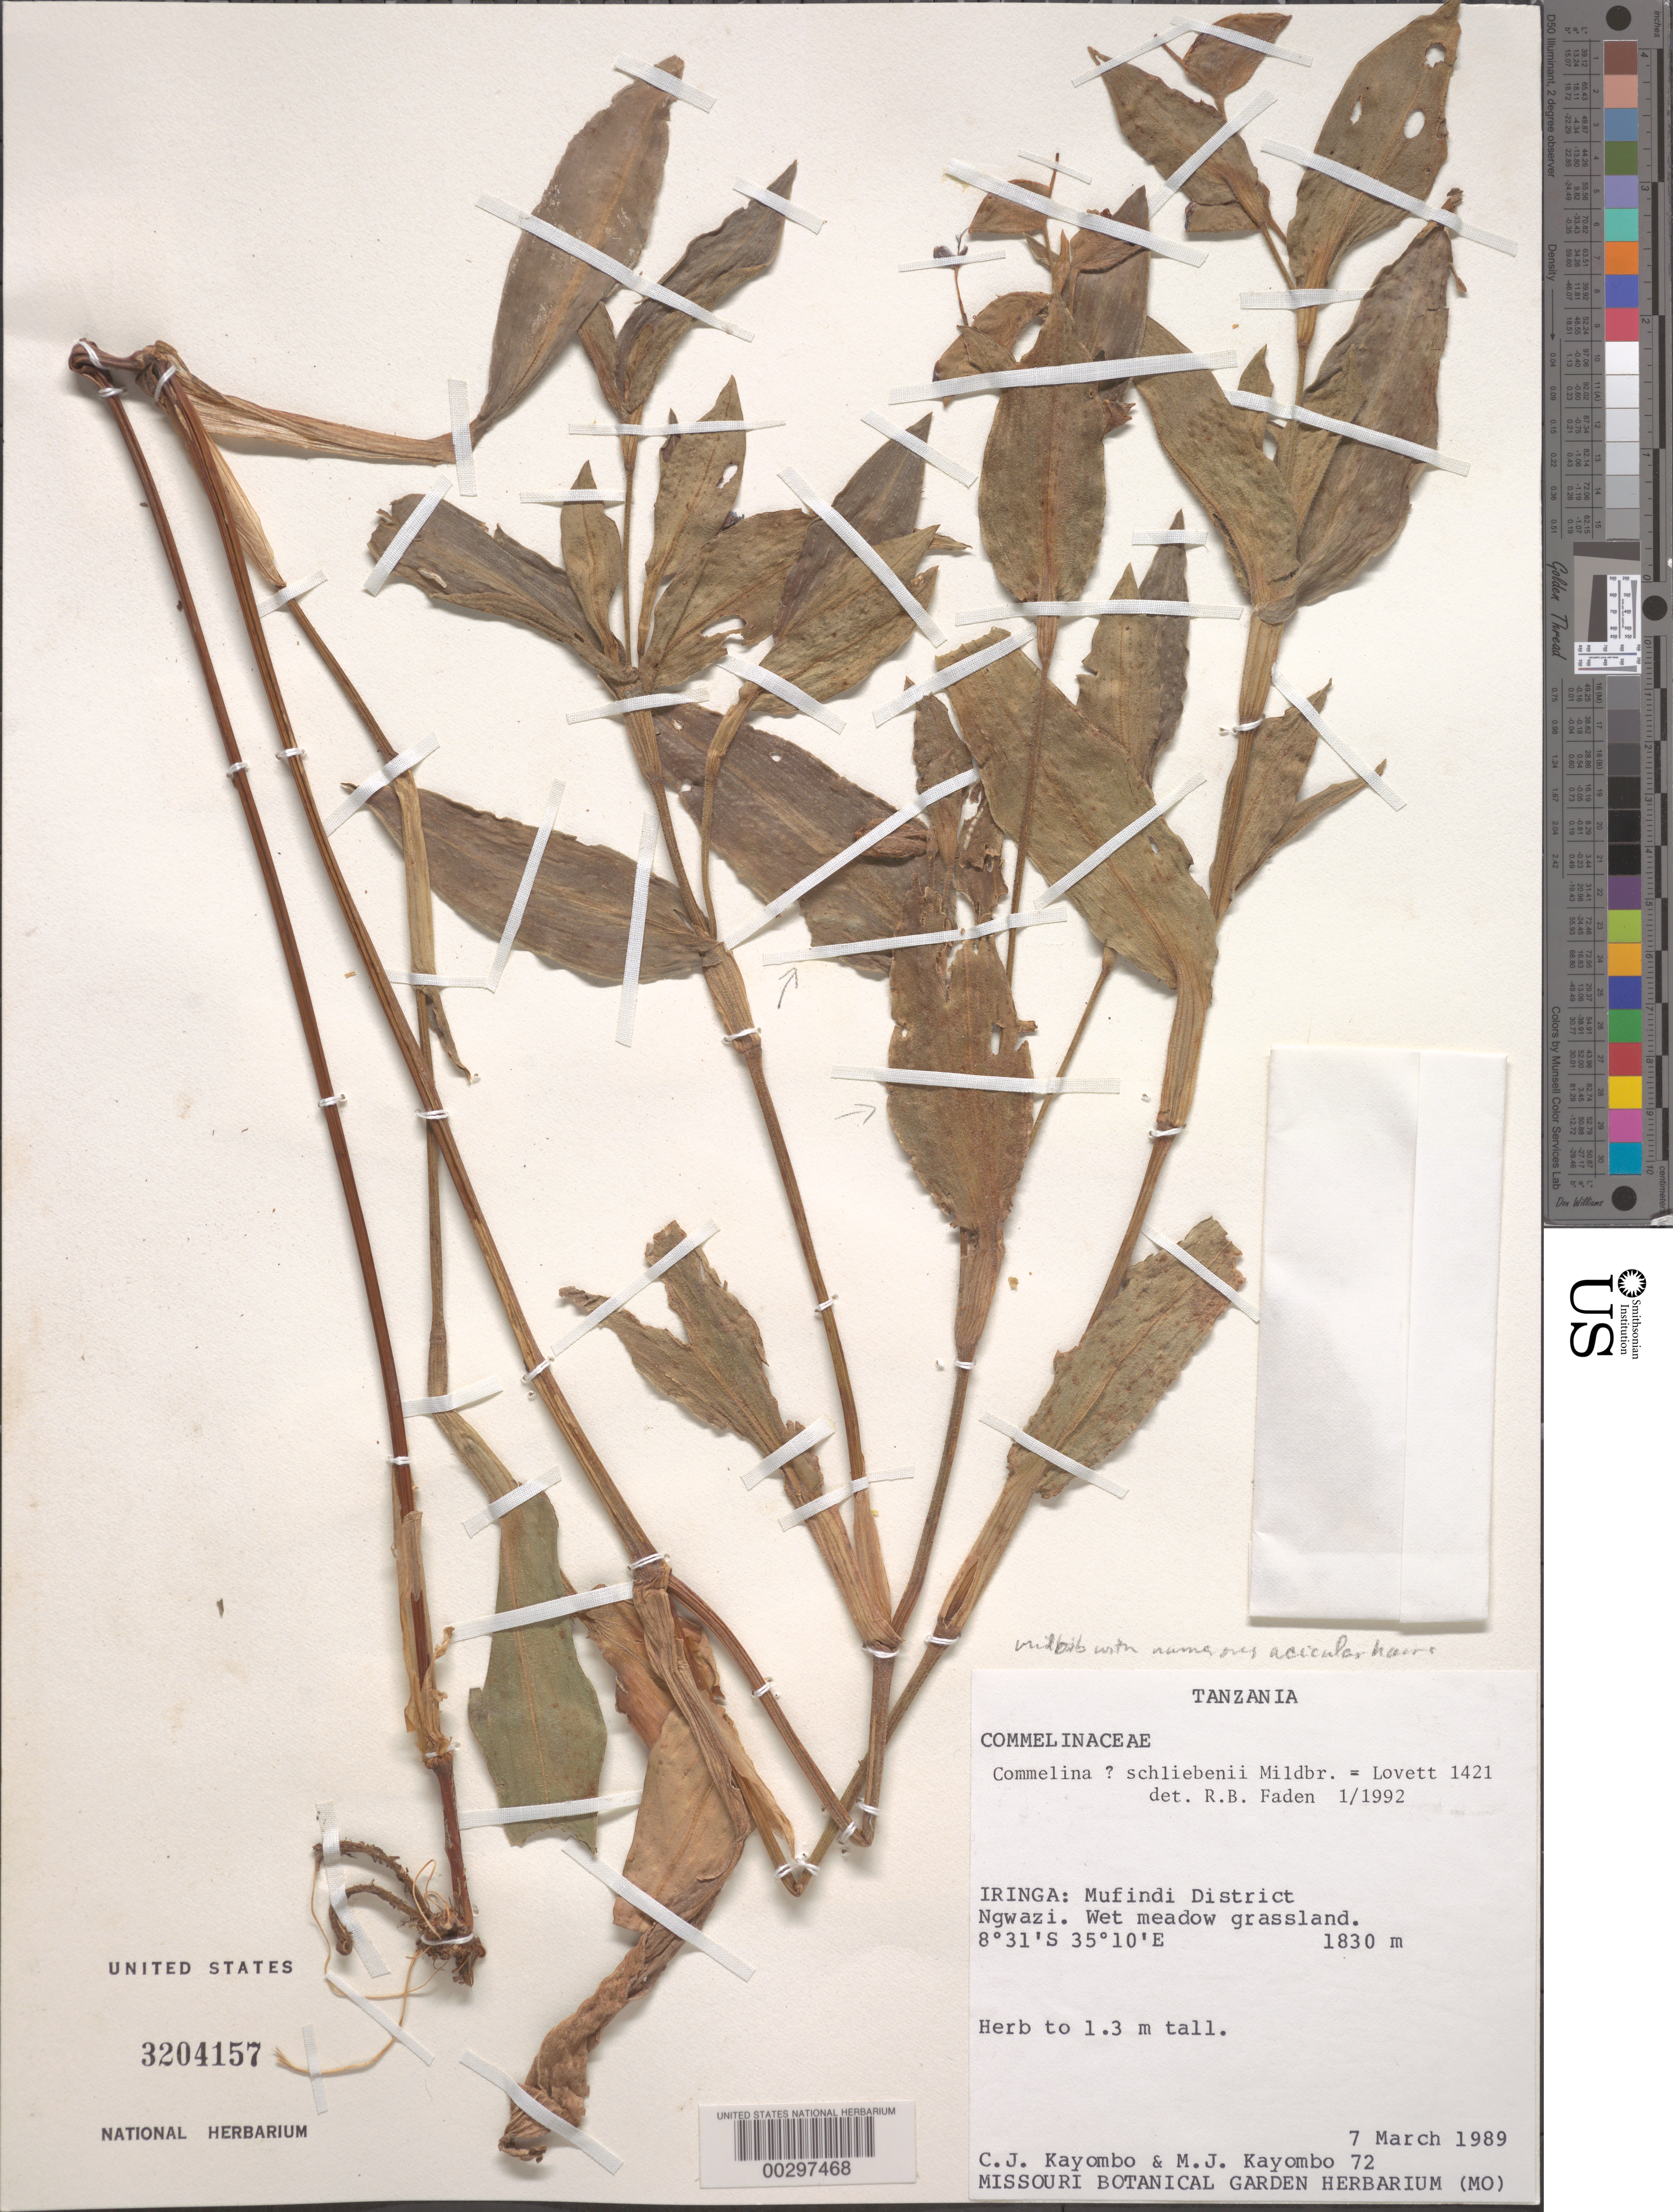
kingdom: Plantae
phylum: Tracheophyta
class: Liliopsida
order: Commelinales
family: Commelinaceae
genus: Commelina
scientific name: Commelina schliebenii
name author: Mildbr.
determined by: Faden, Robert B., (US), Smithsonian Institution - National Museum of Natural History (UNITED STATES)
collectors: C. J. Kayombo & M. Kayombo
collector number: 72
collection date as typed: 07 Mar 1989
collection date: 1989-03-07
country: Tanzania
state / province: Iringa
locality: Mufindi district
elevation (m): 1830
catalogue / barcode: US 3204157